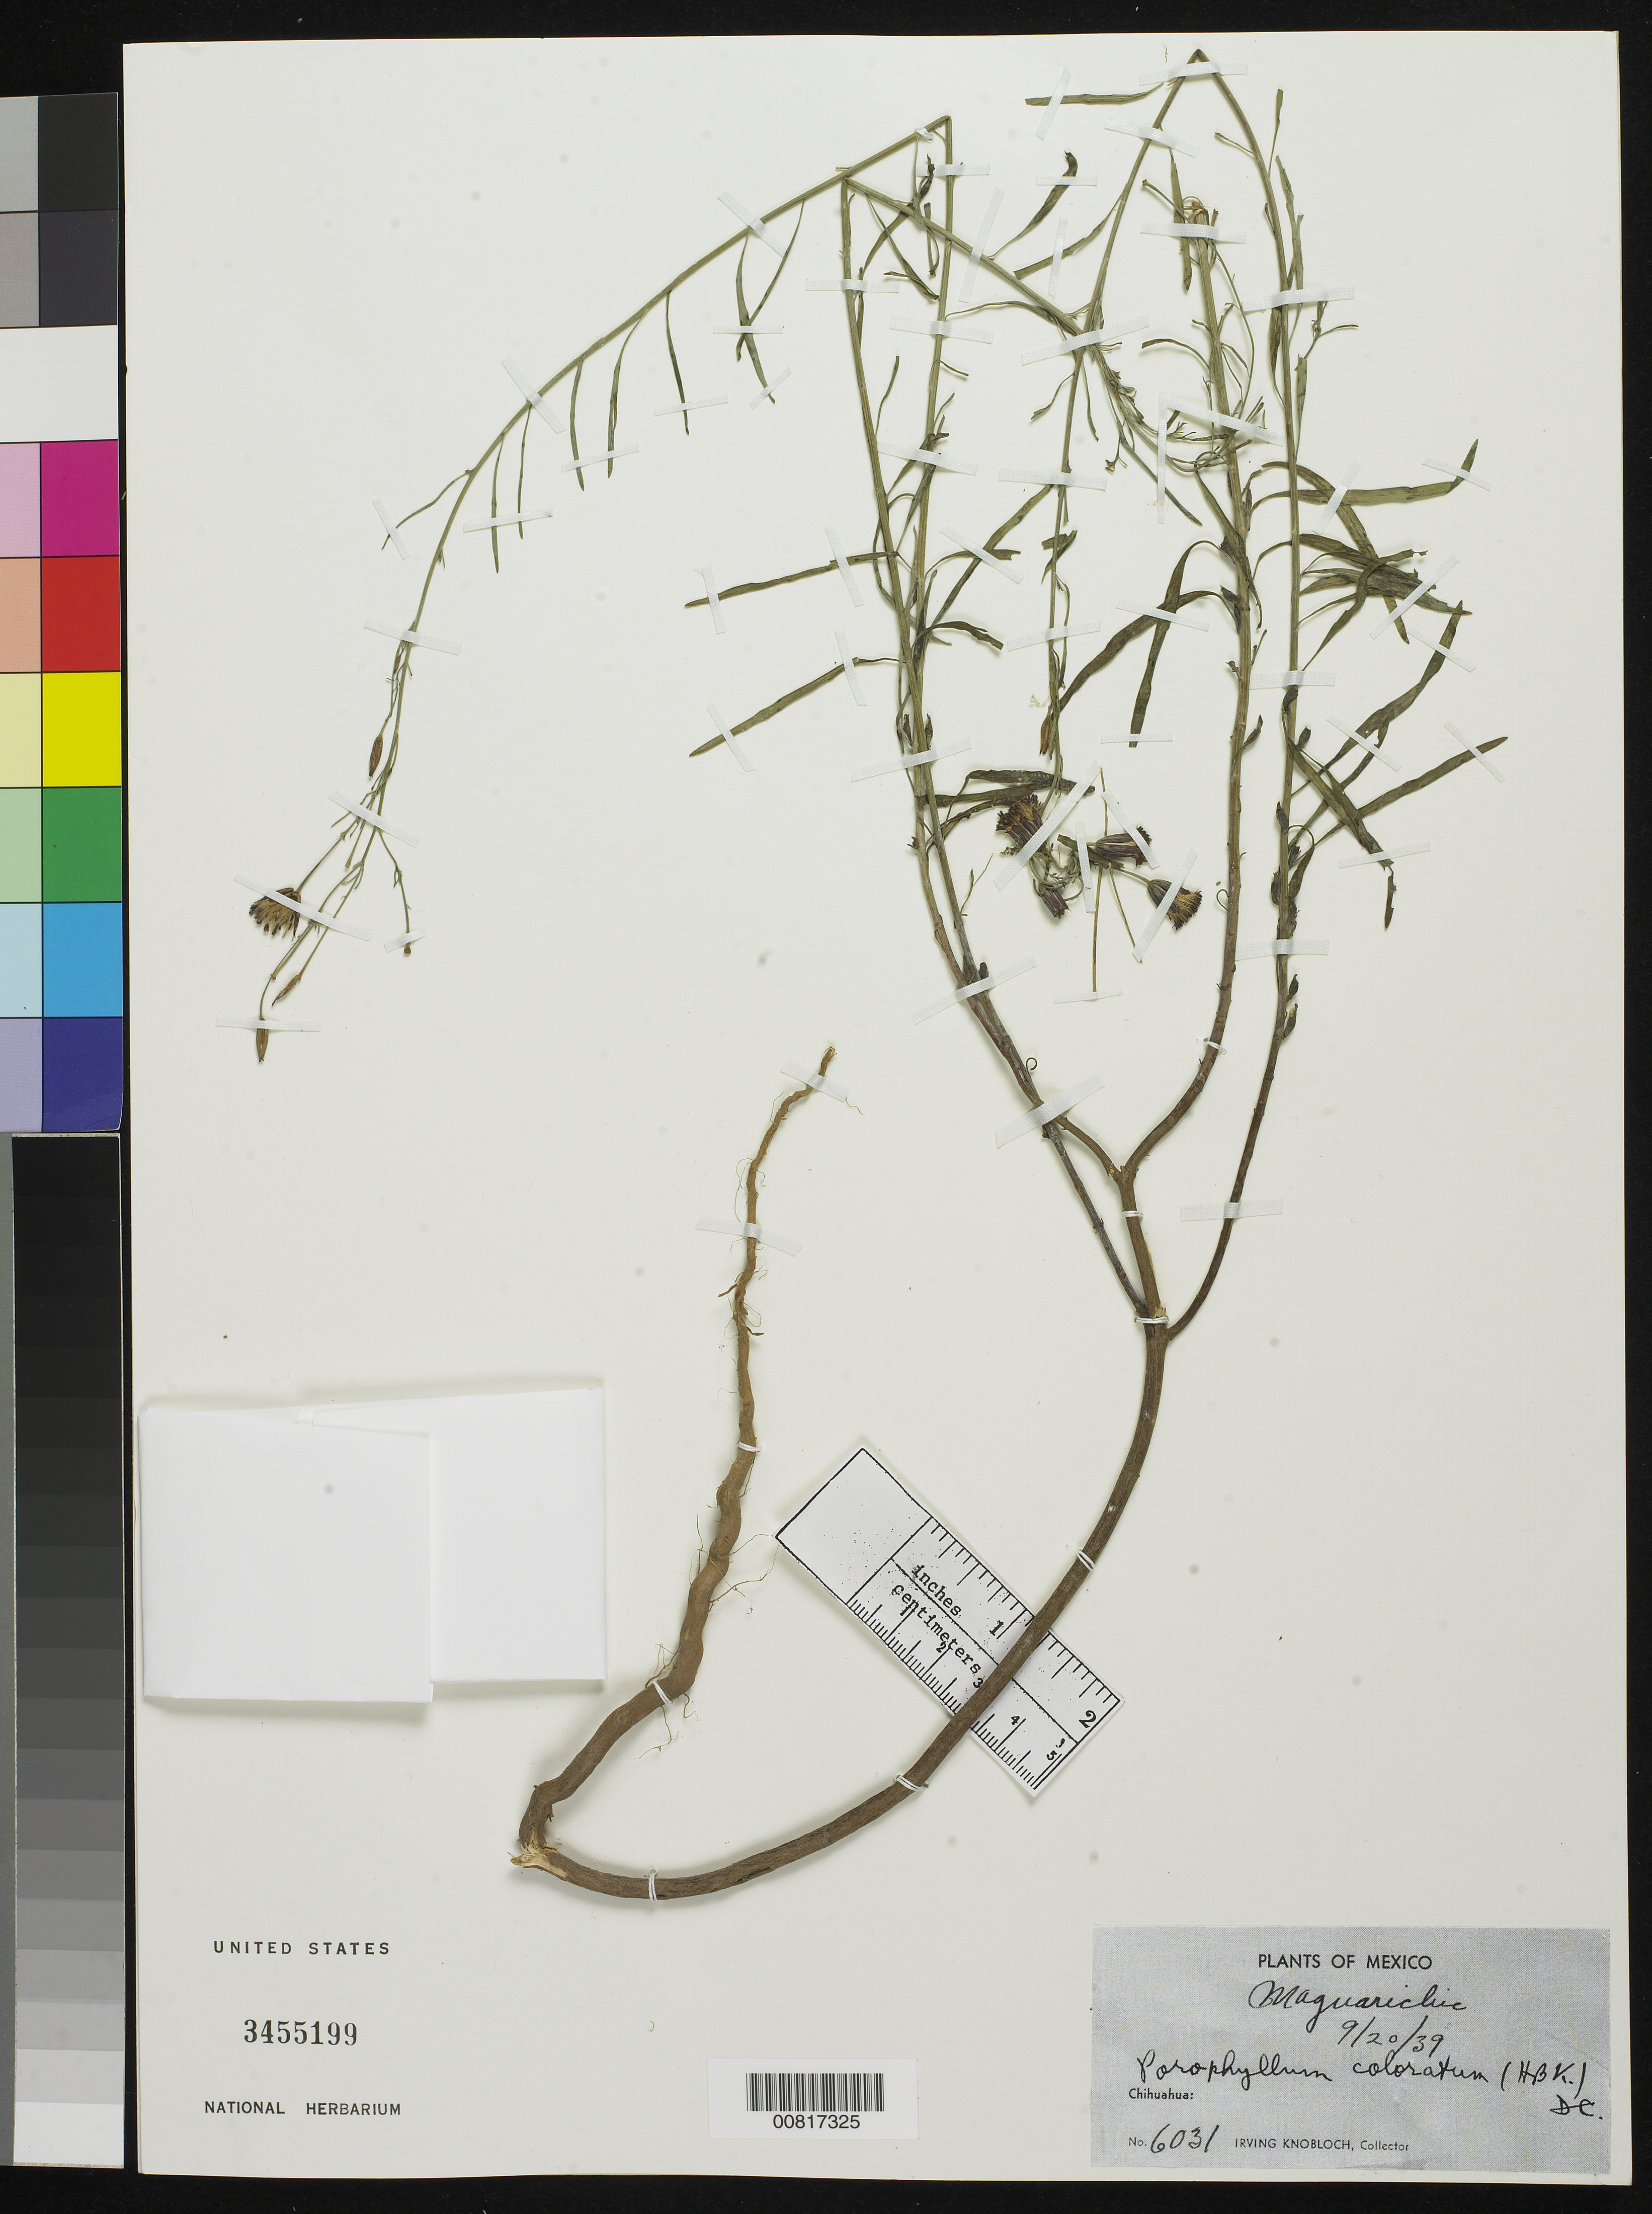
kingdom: Plantae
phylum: Tracheophyta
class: Magnoliopsida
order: Asterales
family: Asteraceae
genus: Porophyllum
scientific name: Porophyllum coloratum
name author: (Kunth) DC.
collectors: I. W. Knobloch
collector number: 6031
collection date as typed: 20 Sep 1939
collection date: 1939-09-20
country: Mexico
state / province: Chihuahua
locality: Maguarichic, Chihuahua.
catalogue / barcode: US 3455199